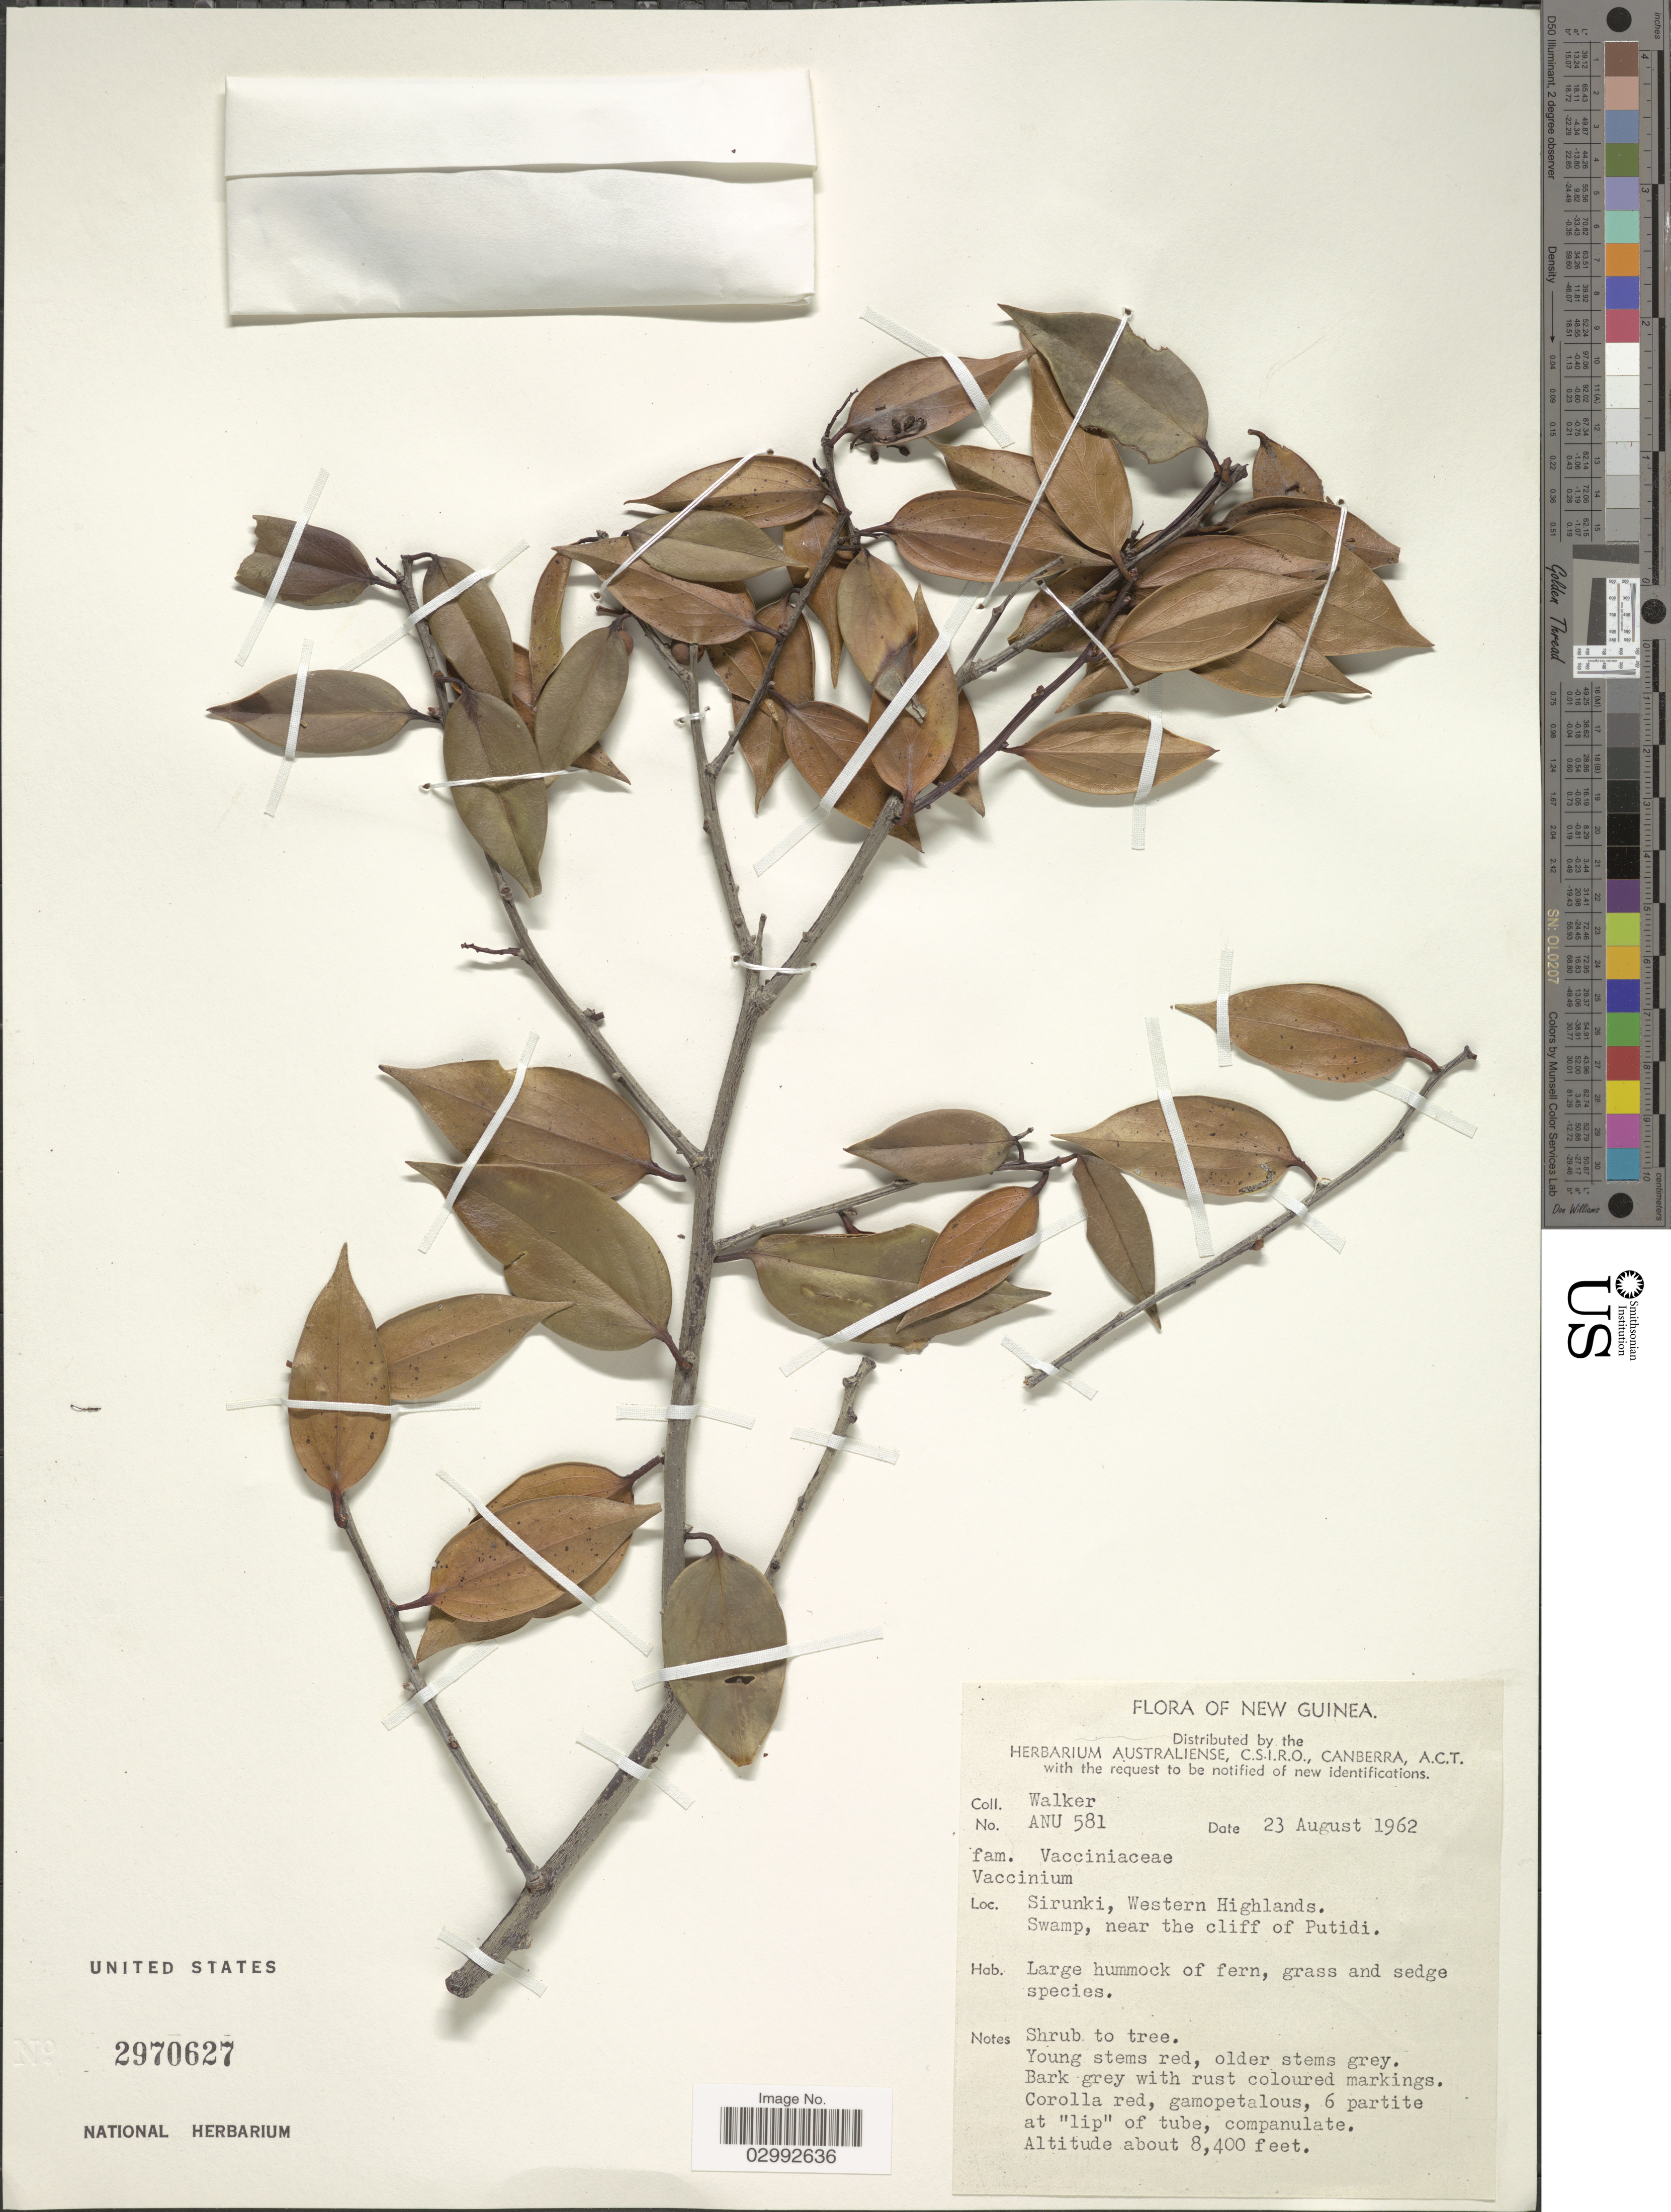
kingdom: Plantae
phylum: Tracheophyta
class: Magnoliopsida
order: Ericales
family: Ericaceae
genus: Vaccinium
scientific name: Vaccinium sp.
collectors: -. Walker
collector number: ANU 581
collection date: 1962-08-23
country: Papua New Guinea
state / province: Western Highlands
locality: New Guinea, Sirunki, Western Highlands, Swamp, near the cliff of Putidi.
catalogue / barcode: US 2970627